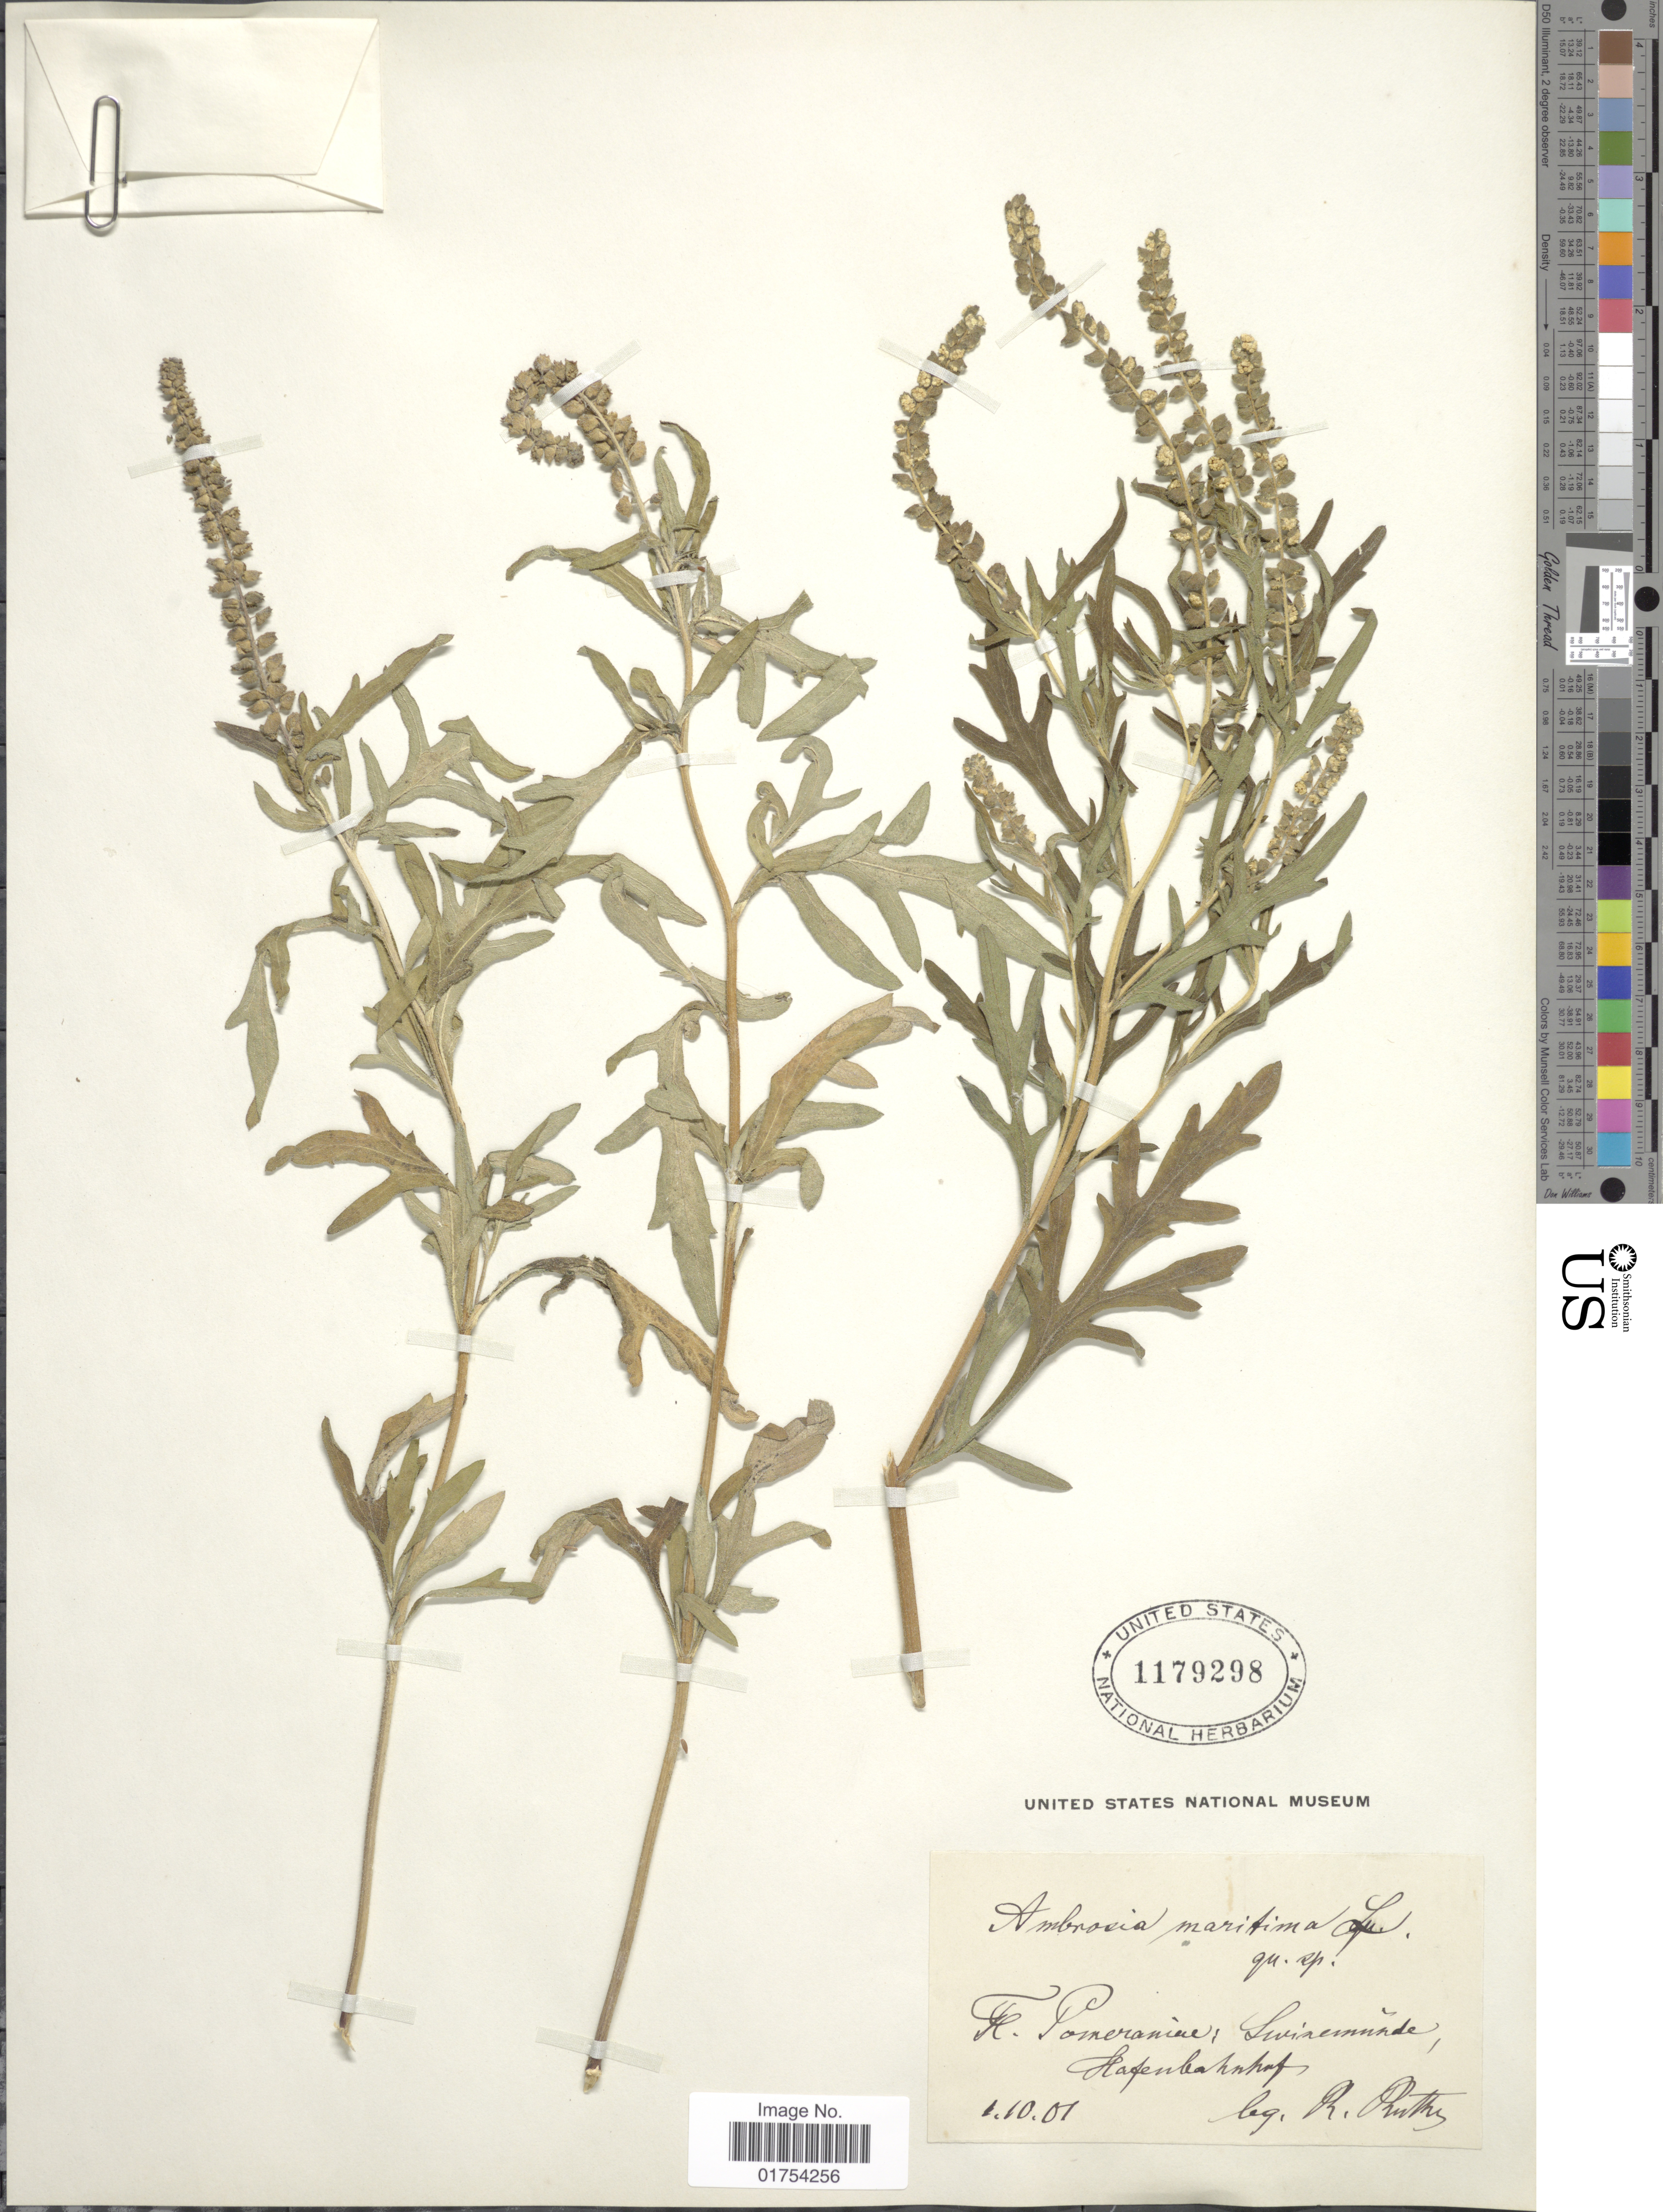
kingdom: Plantae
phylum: Tracheophyta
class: Magnoliopsida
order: Asterales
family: Asteraceae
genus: Ambrosia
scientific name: Ambrosia maritima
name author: L.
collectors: R. Ruthe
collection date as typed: Transcribed d/m/y: 1/10/01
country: Germany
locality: Hafenbahnhof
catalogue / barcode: US 1179298